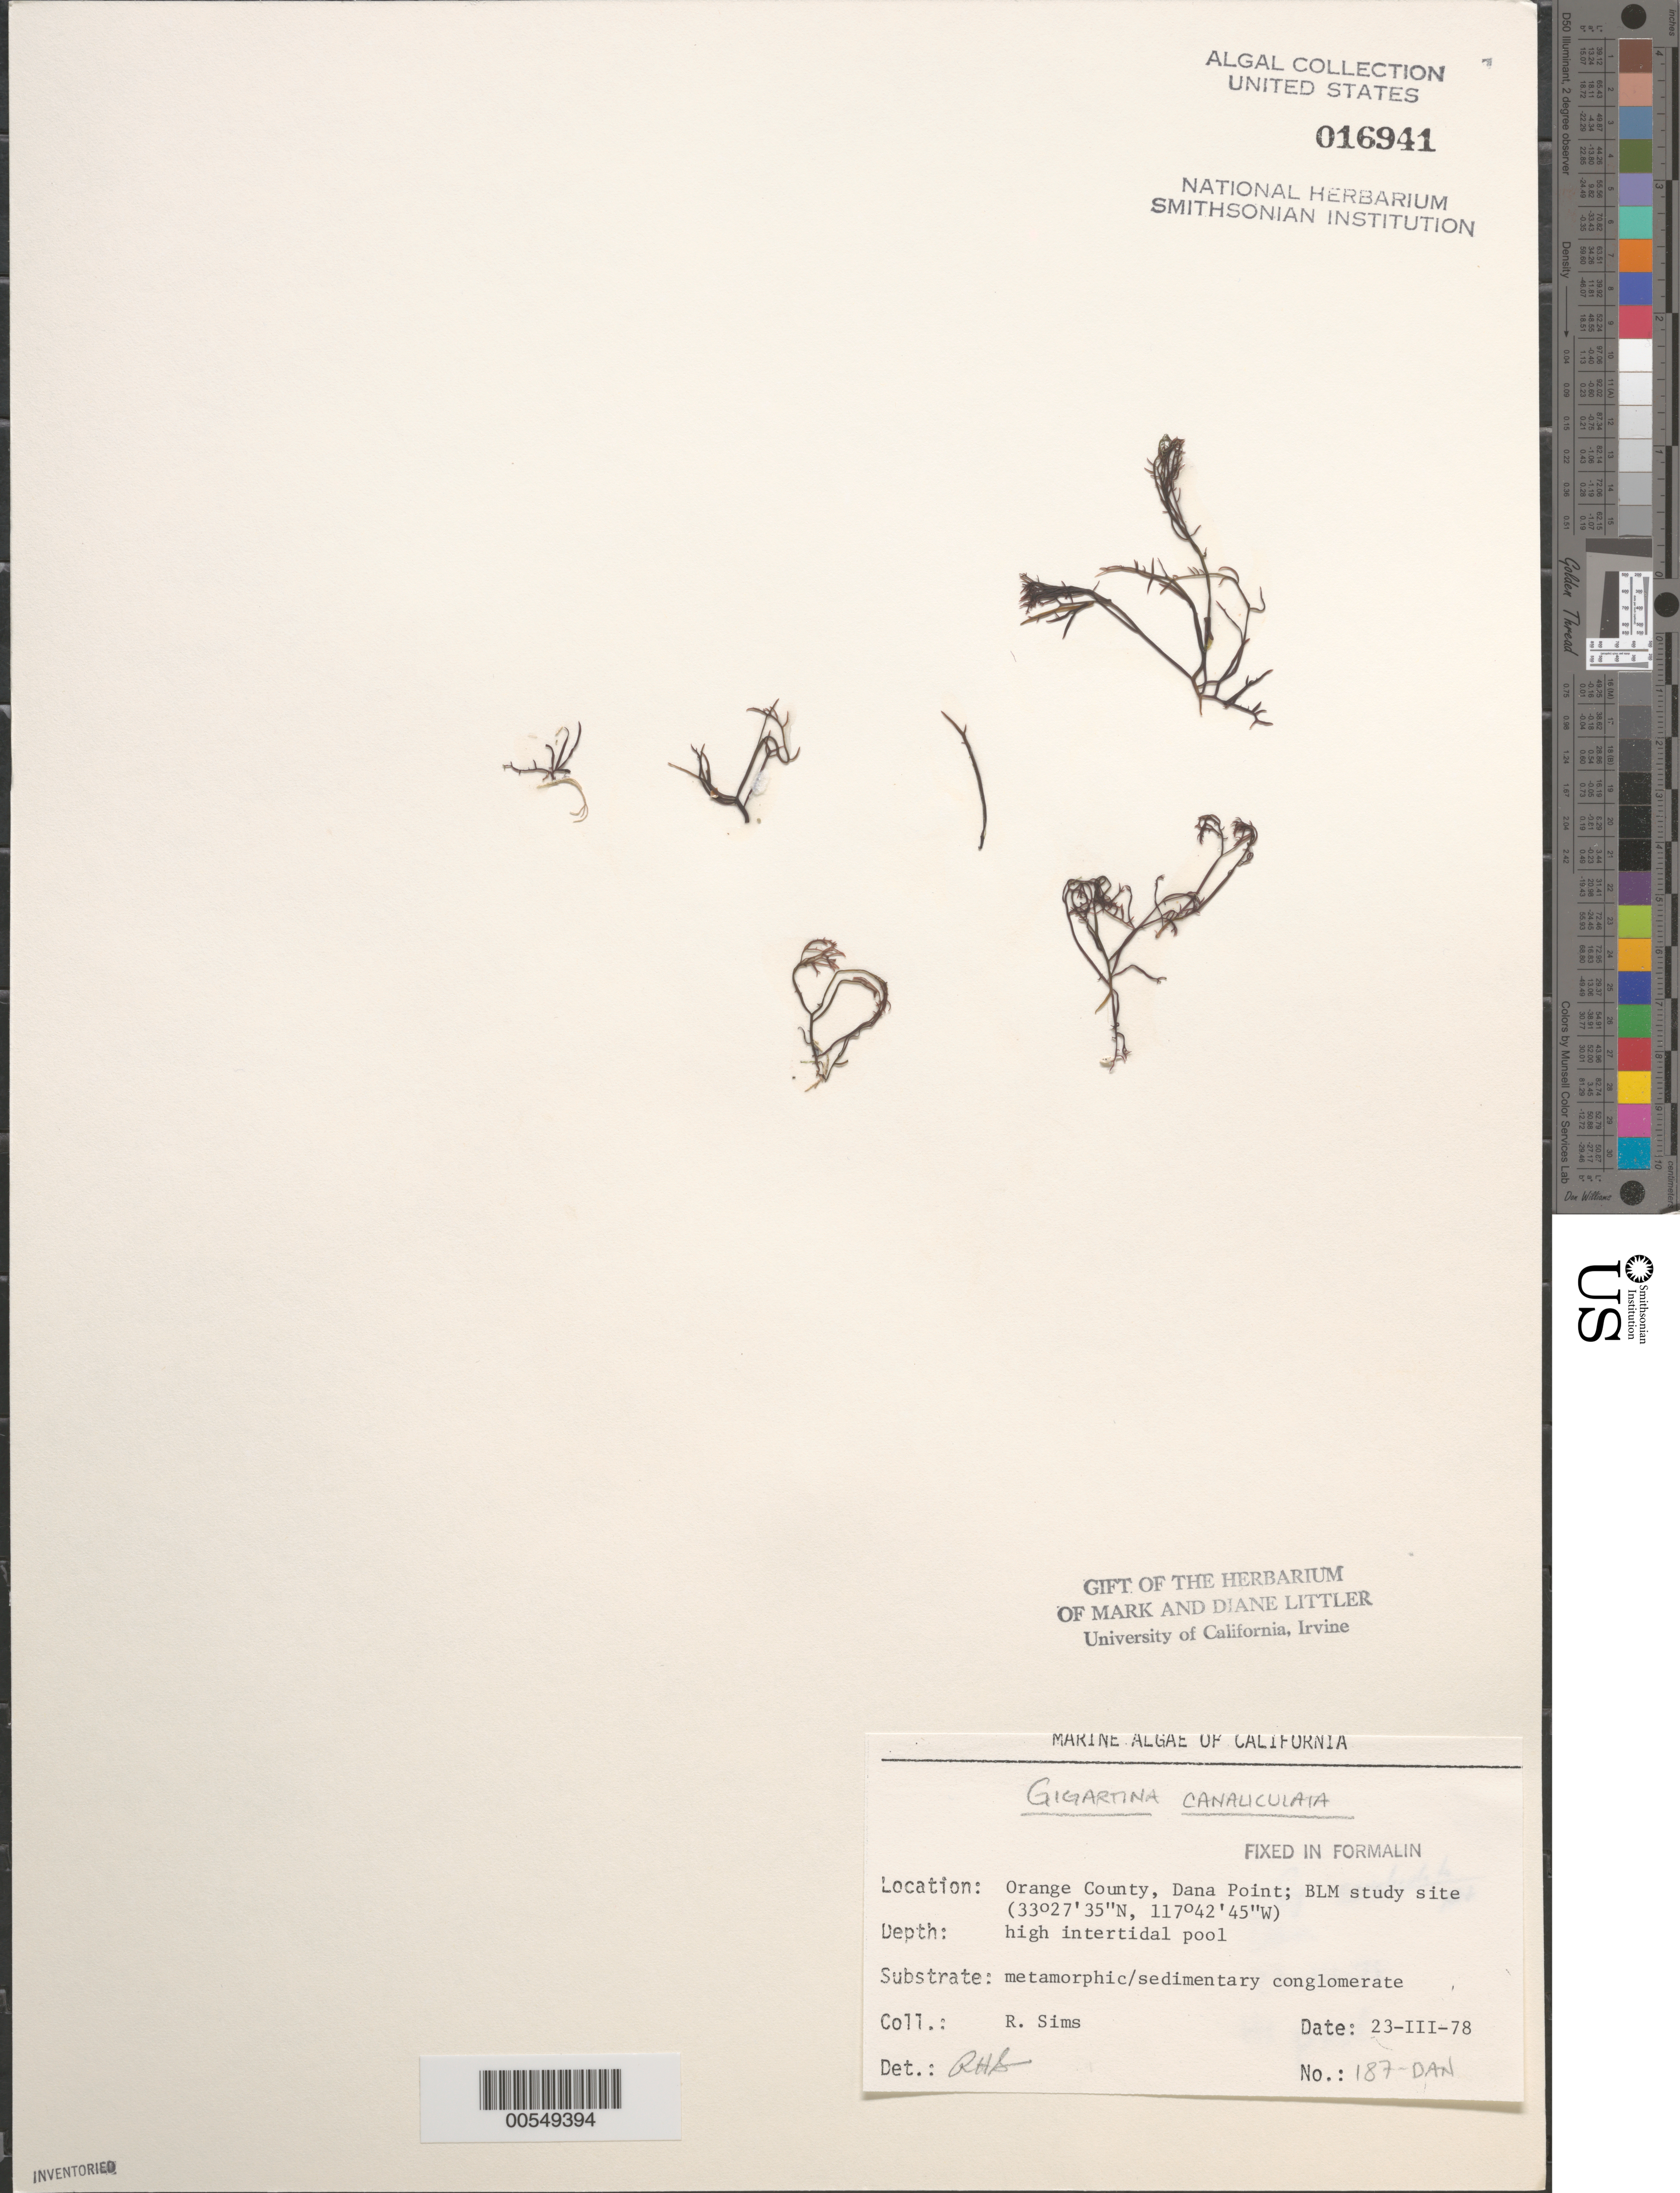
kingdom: Plantae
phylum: Rhodophyta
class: Florideophyceae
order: Gigartinales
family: Gigartinaceae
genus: Chondracanthus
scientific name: Chondracanthus canaliculatus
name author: (Harv.) Guiry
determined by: Algae name updating Project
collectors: R. H. Sims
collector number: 187-dan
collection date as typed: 23 Mar 1978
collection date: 1978-03-23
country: United States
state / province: California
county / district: Orange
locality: Dana Point, 1 km north of marina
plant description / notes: BLM-SOCALBIGHT Rocky Intertidal Survey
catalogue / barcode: US 16941